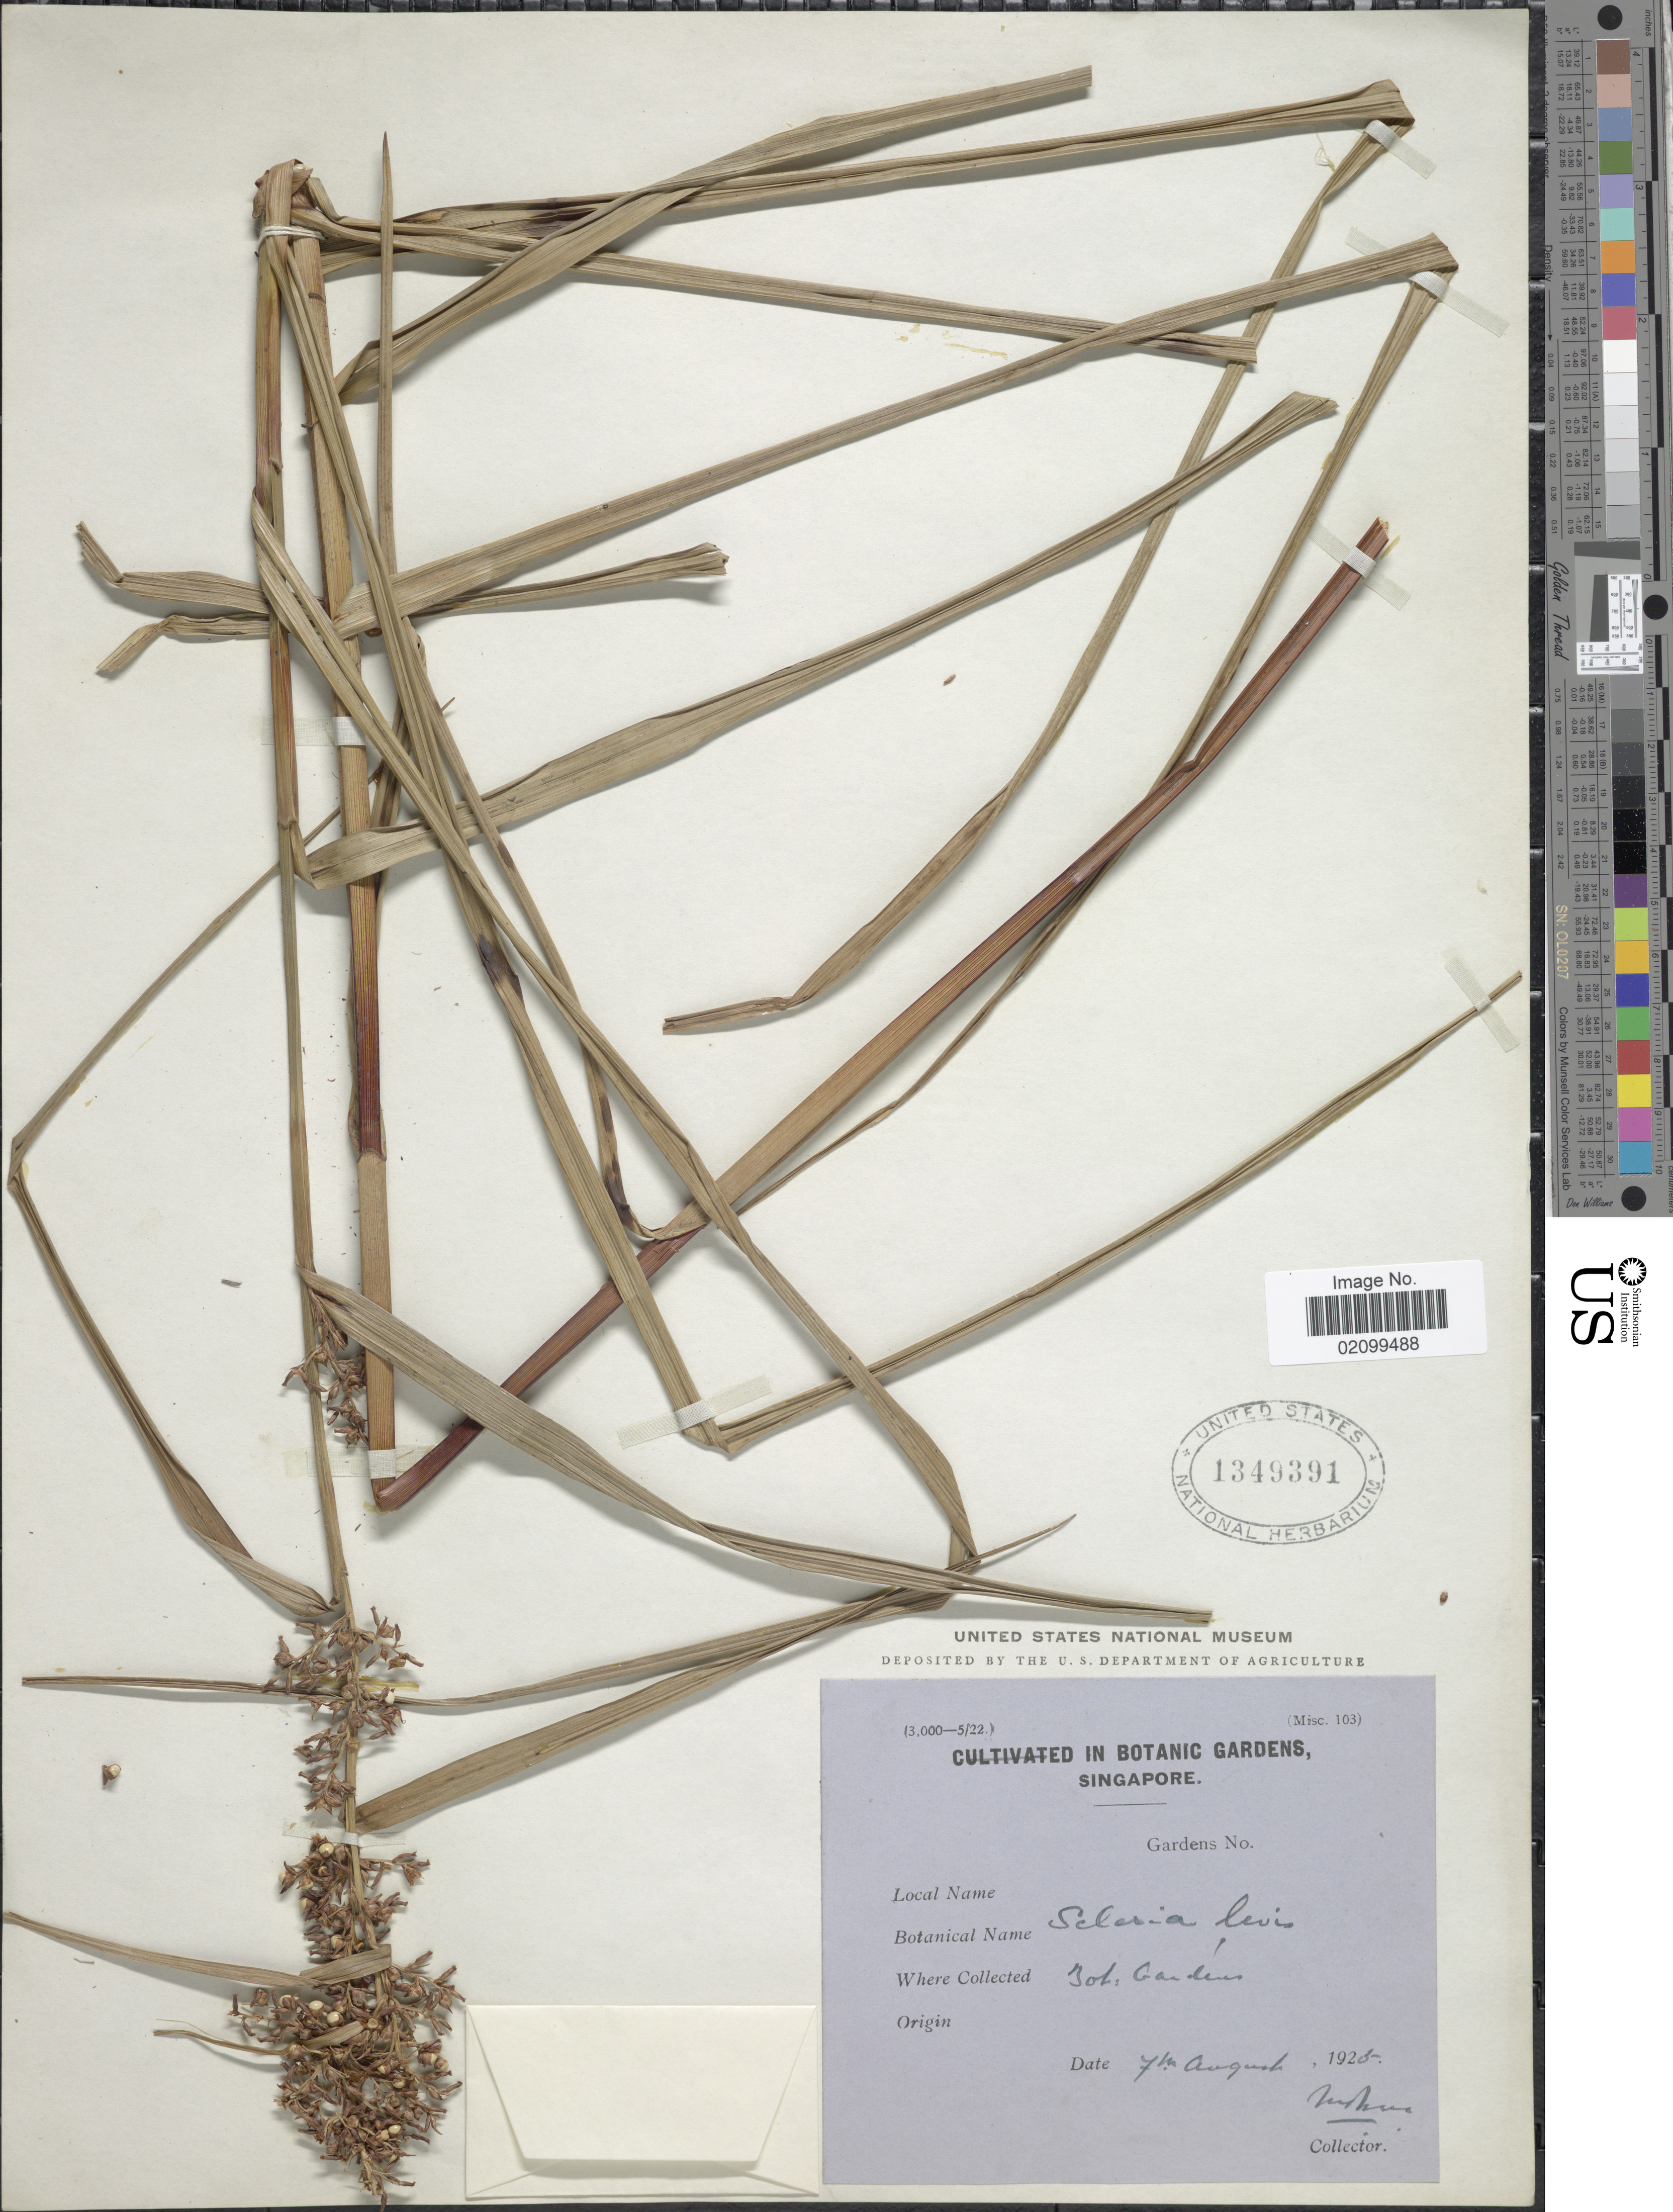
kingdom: Plantae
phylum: Tracheophyta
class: Liliopsida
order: Poales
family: Cyperaceae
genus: Scleria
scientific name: Scleria levis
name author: Retz.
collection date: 1925-08-07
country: Singapore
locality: Bot. Gardens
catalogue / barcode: US 1349391